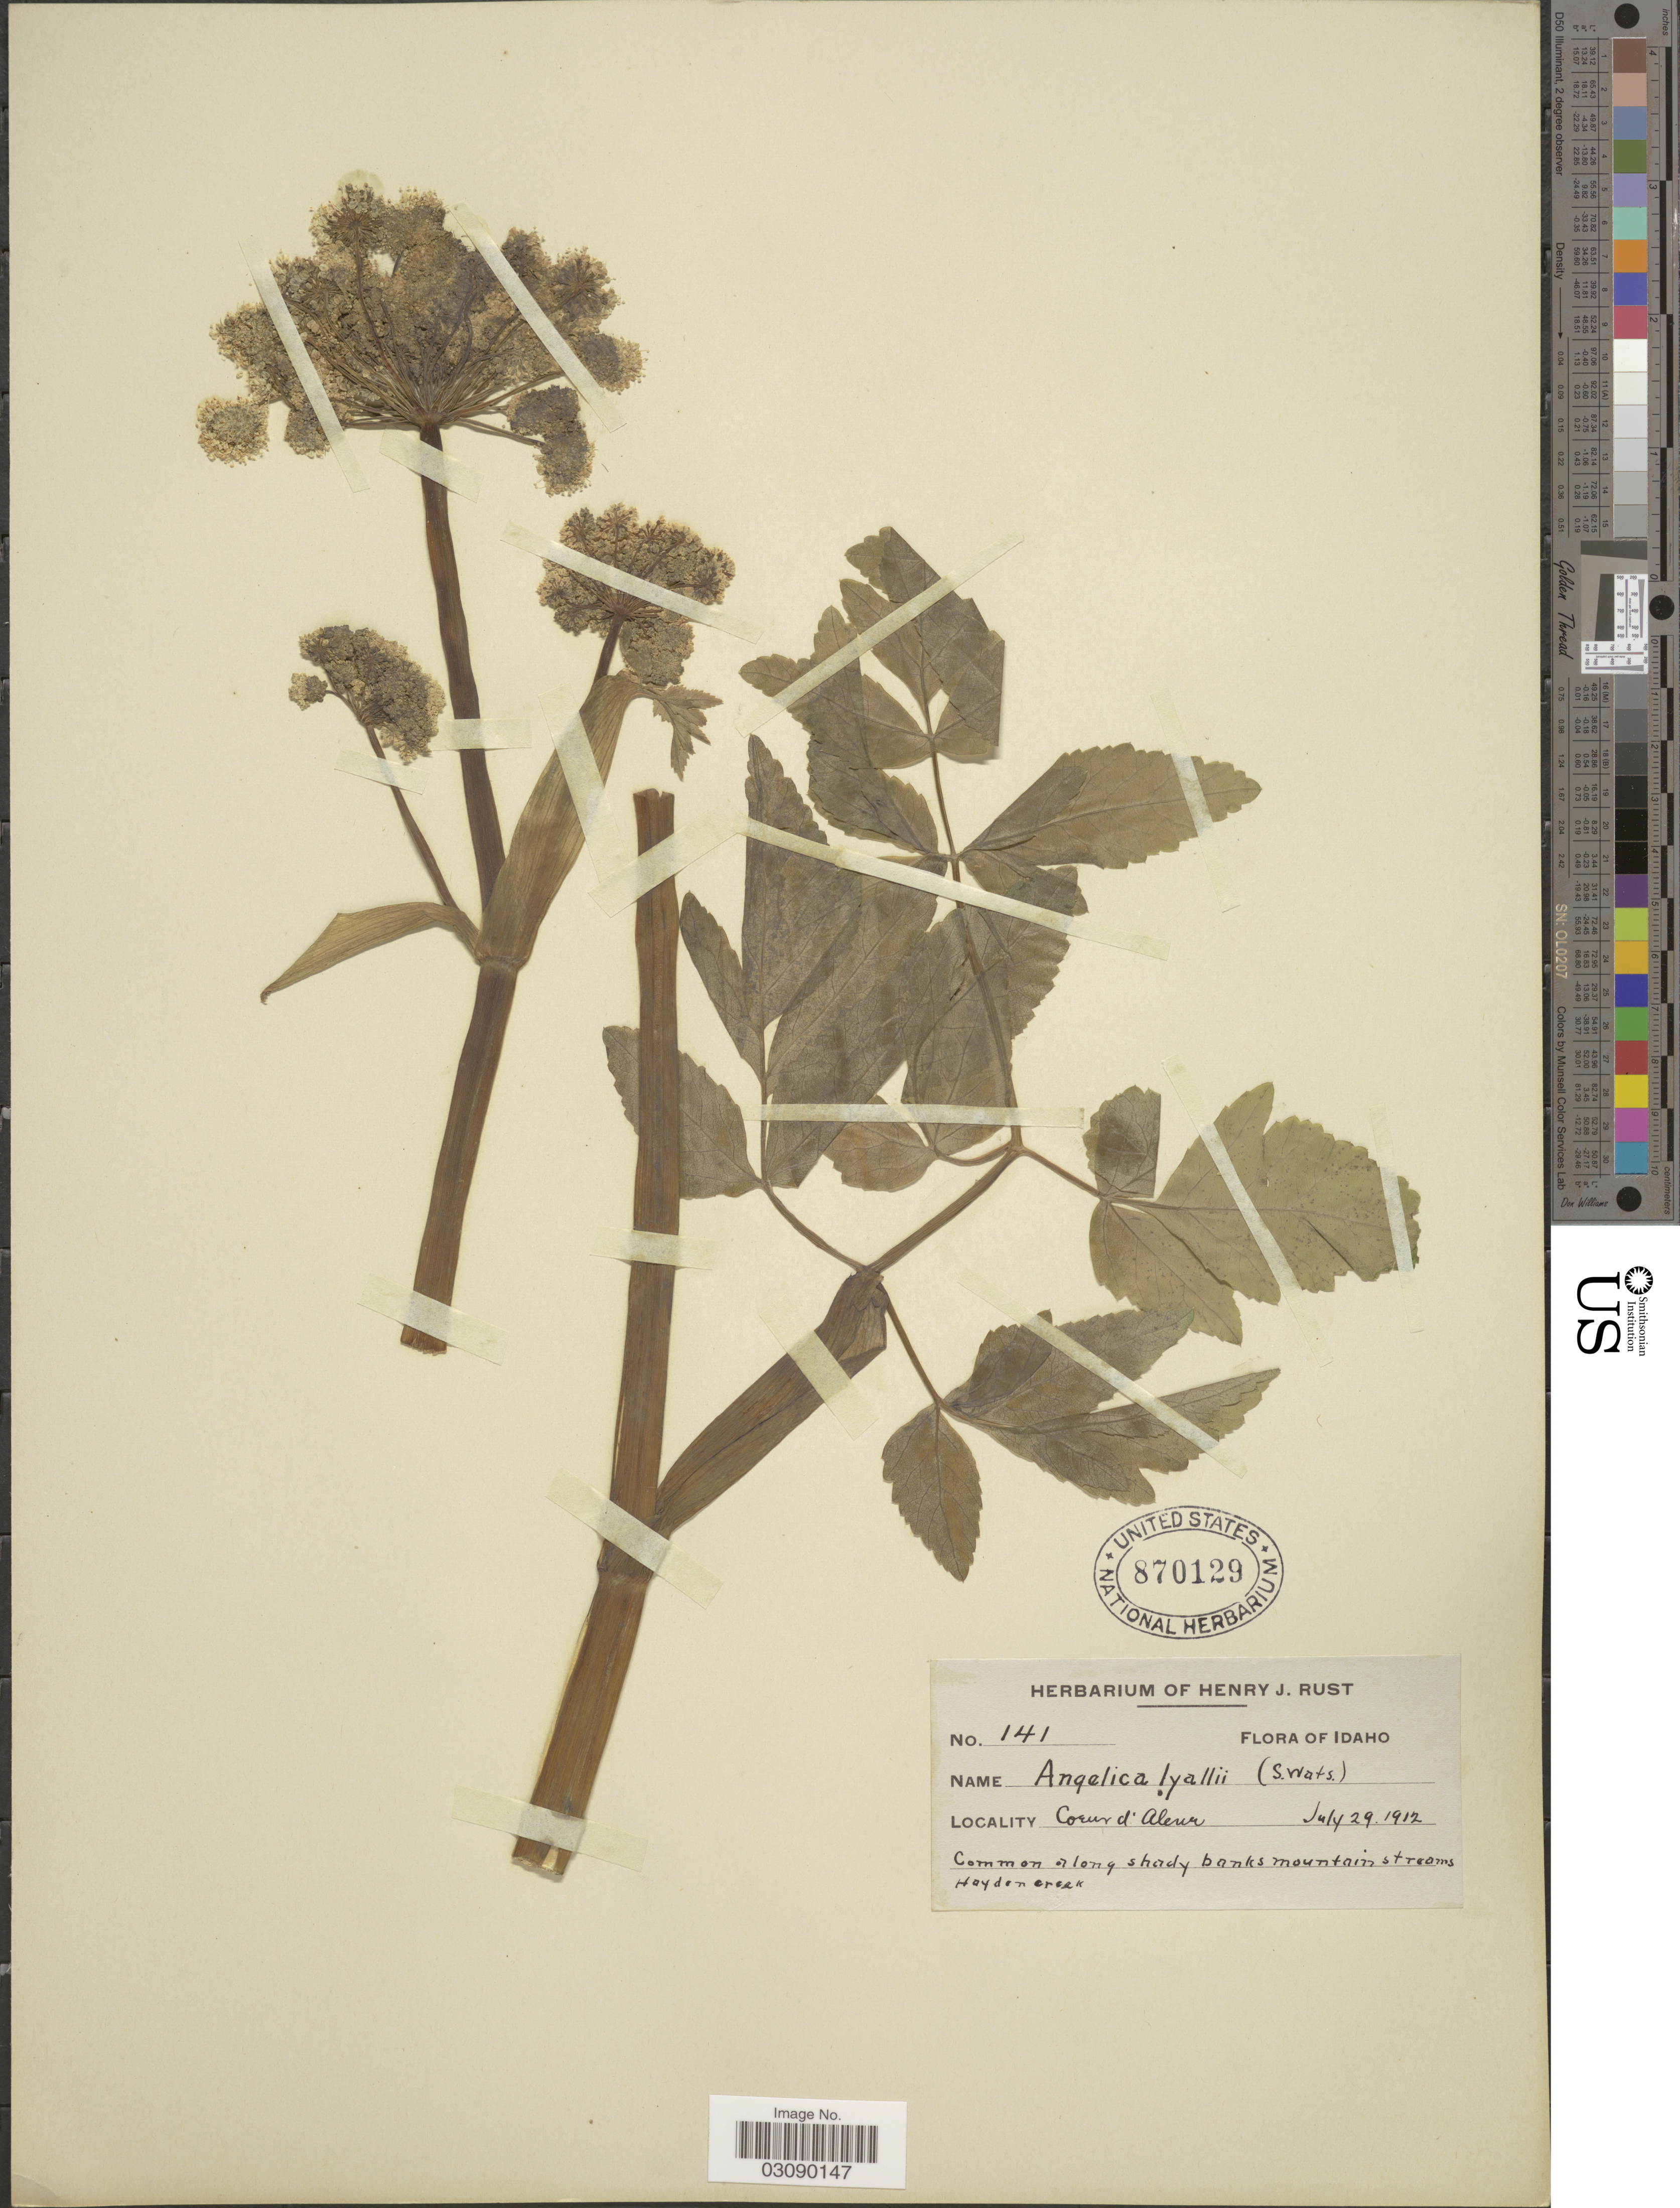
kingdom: Plantae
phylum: Tracheophyta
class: Magnoliopsida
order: Apiales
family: Apiaceae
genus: Angelica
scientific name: Angelica arguta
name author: Nutt.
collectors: ex herb. Henry J. Rust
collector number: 141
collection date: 1912-07-29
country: United States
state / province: Idaho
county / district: Kootenai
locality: Coeur d'Alene. Hayden Creek.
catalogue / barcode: US 870129